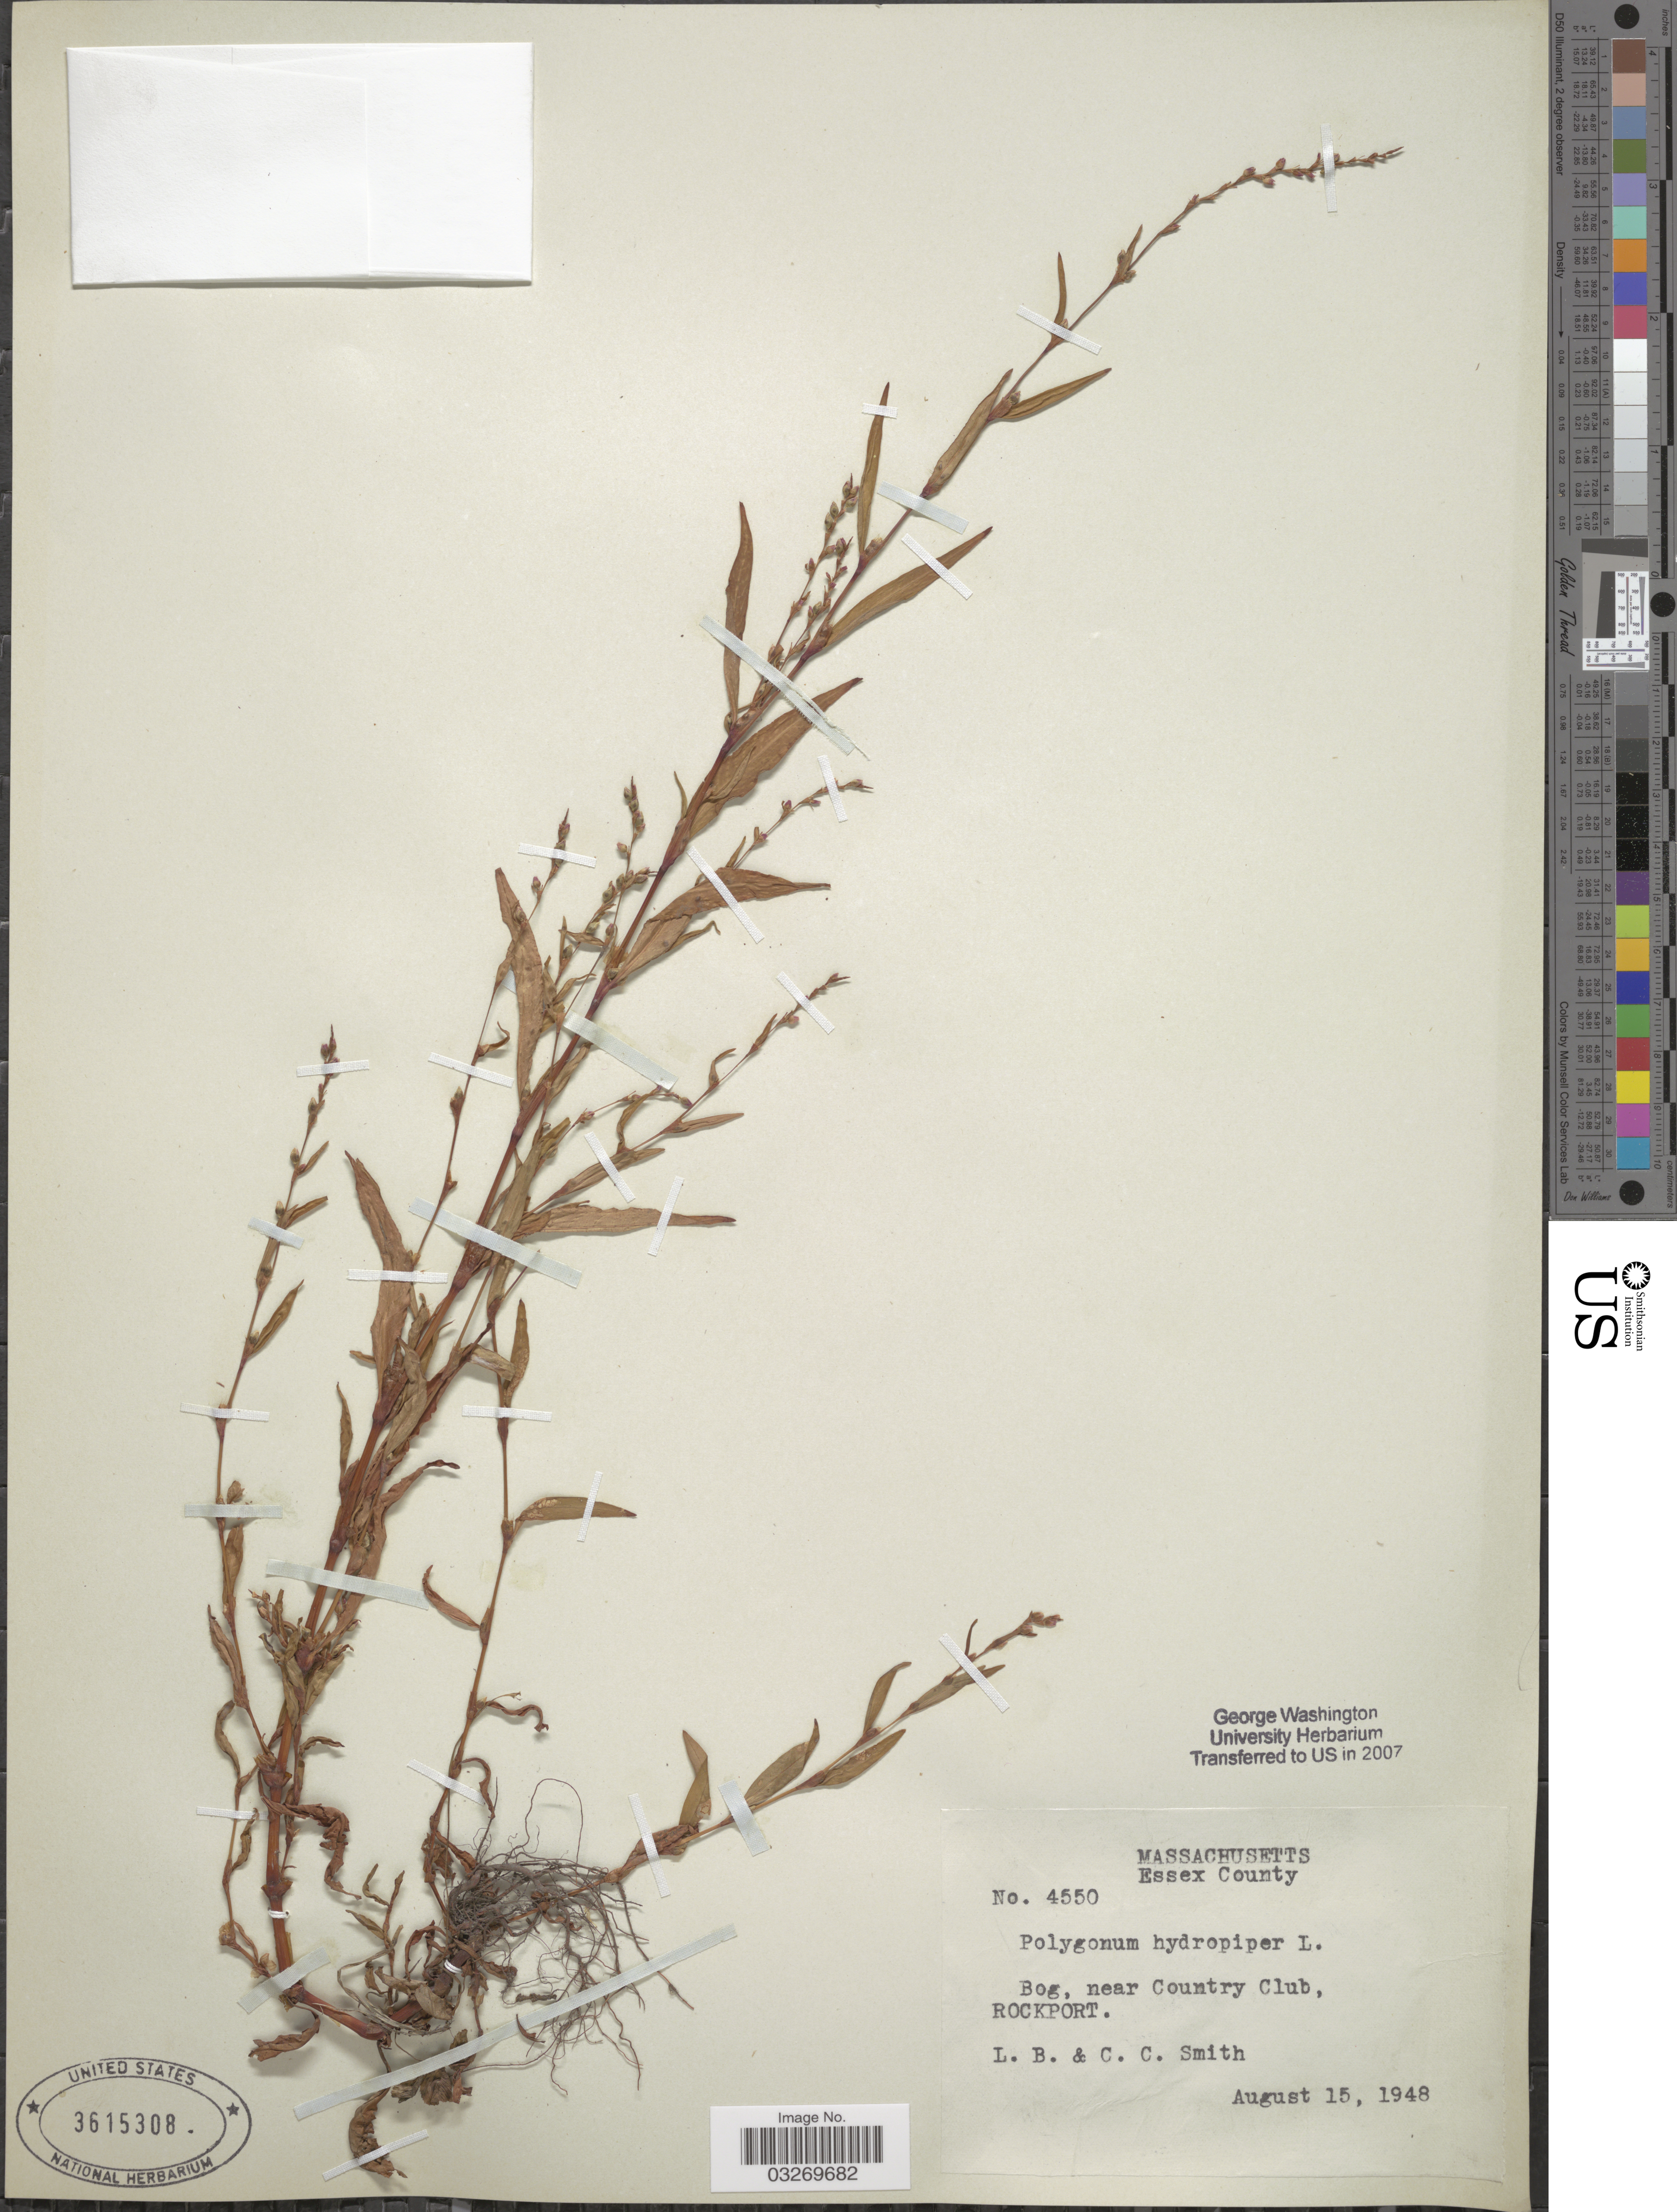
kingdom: Plantae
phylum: Tracheophyta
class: Magnoliopsida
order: Caryophyllales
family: Polygonaceae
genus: Persicaria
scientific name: Persicaria hydropiper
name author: (L.) Delarbre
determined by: Atha, D. E.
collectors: L. Smith & C. C. Smith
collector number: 4550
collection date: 1948-08-15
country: United States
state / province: Massachusetts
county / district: Essex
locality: Bog, near Country Club, Rockport.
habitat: Bog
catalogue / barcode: US 3615308